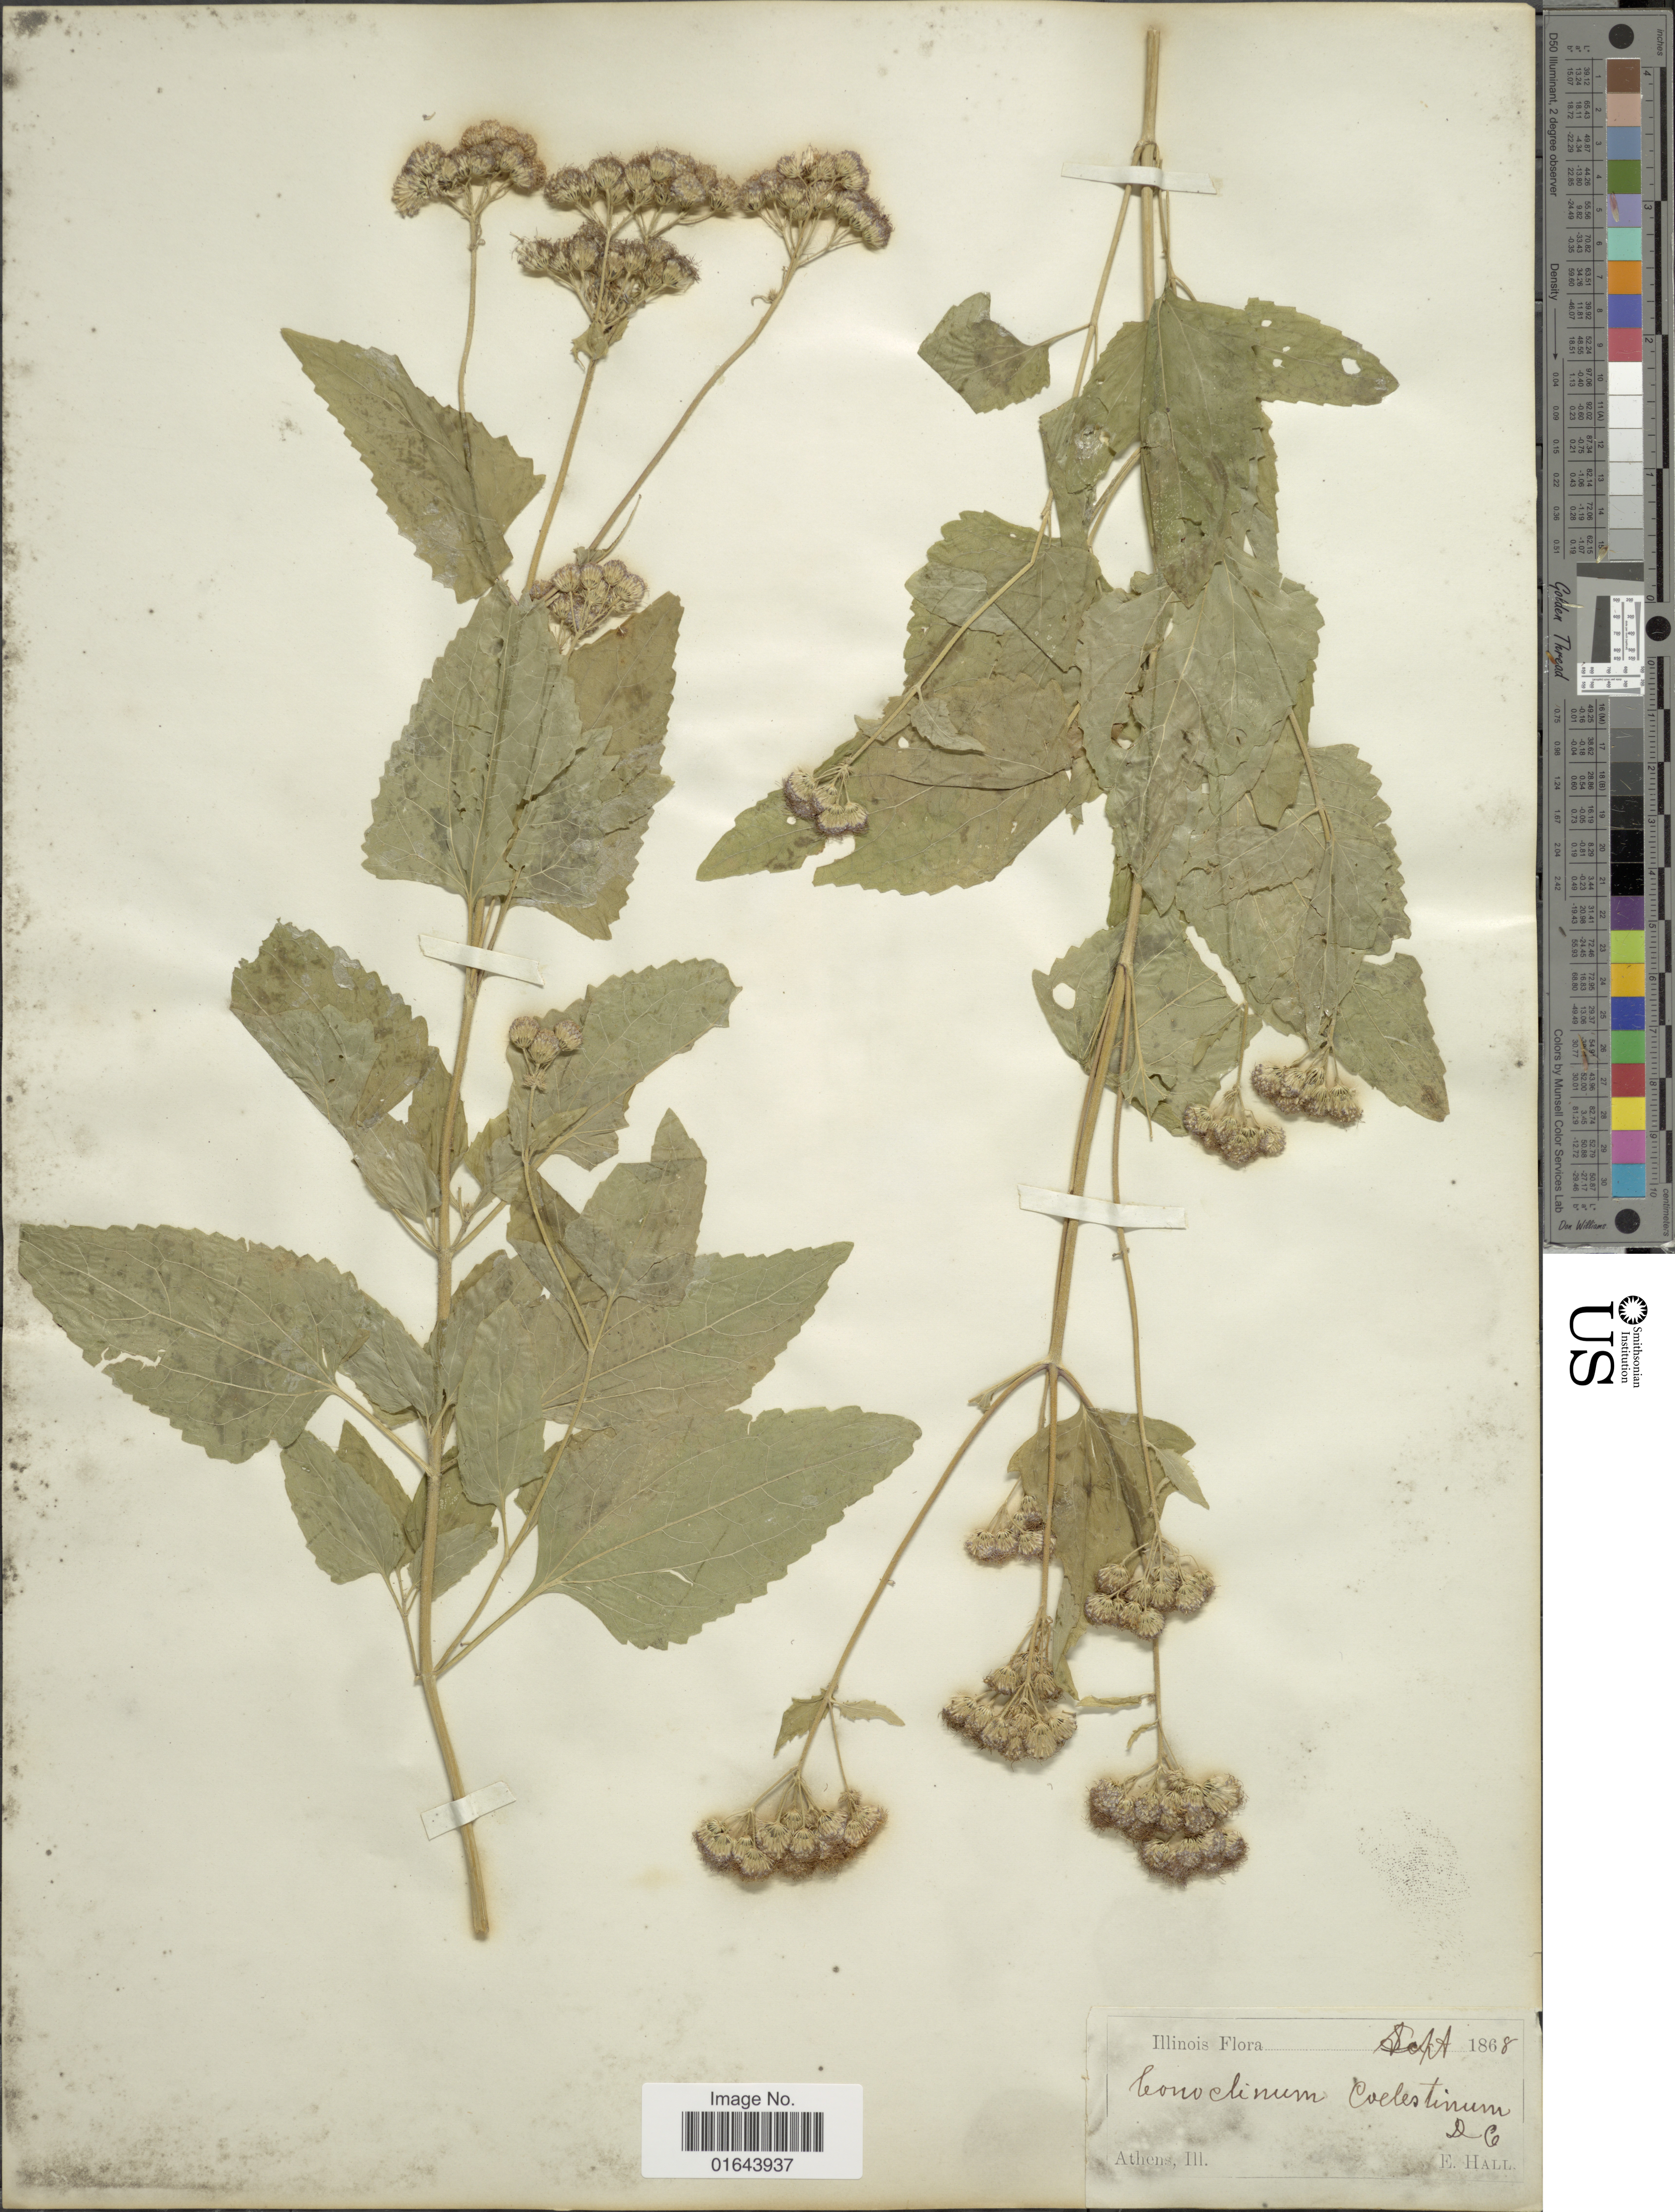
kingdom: Plantae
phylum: Tracheophyta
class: Magnoliopsida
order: Asterales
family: Asteraceae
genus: Conoclinium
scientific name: Conoclinium coelestinum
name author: (L.) DC.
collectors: E. Hall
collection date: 1868-09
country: United States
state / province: Illinois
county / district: Menard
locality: Athens